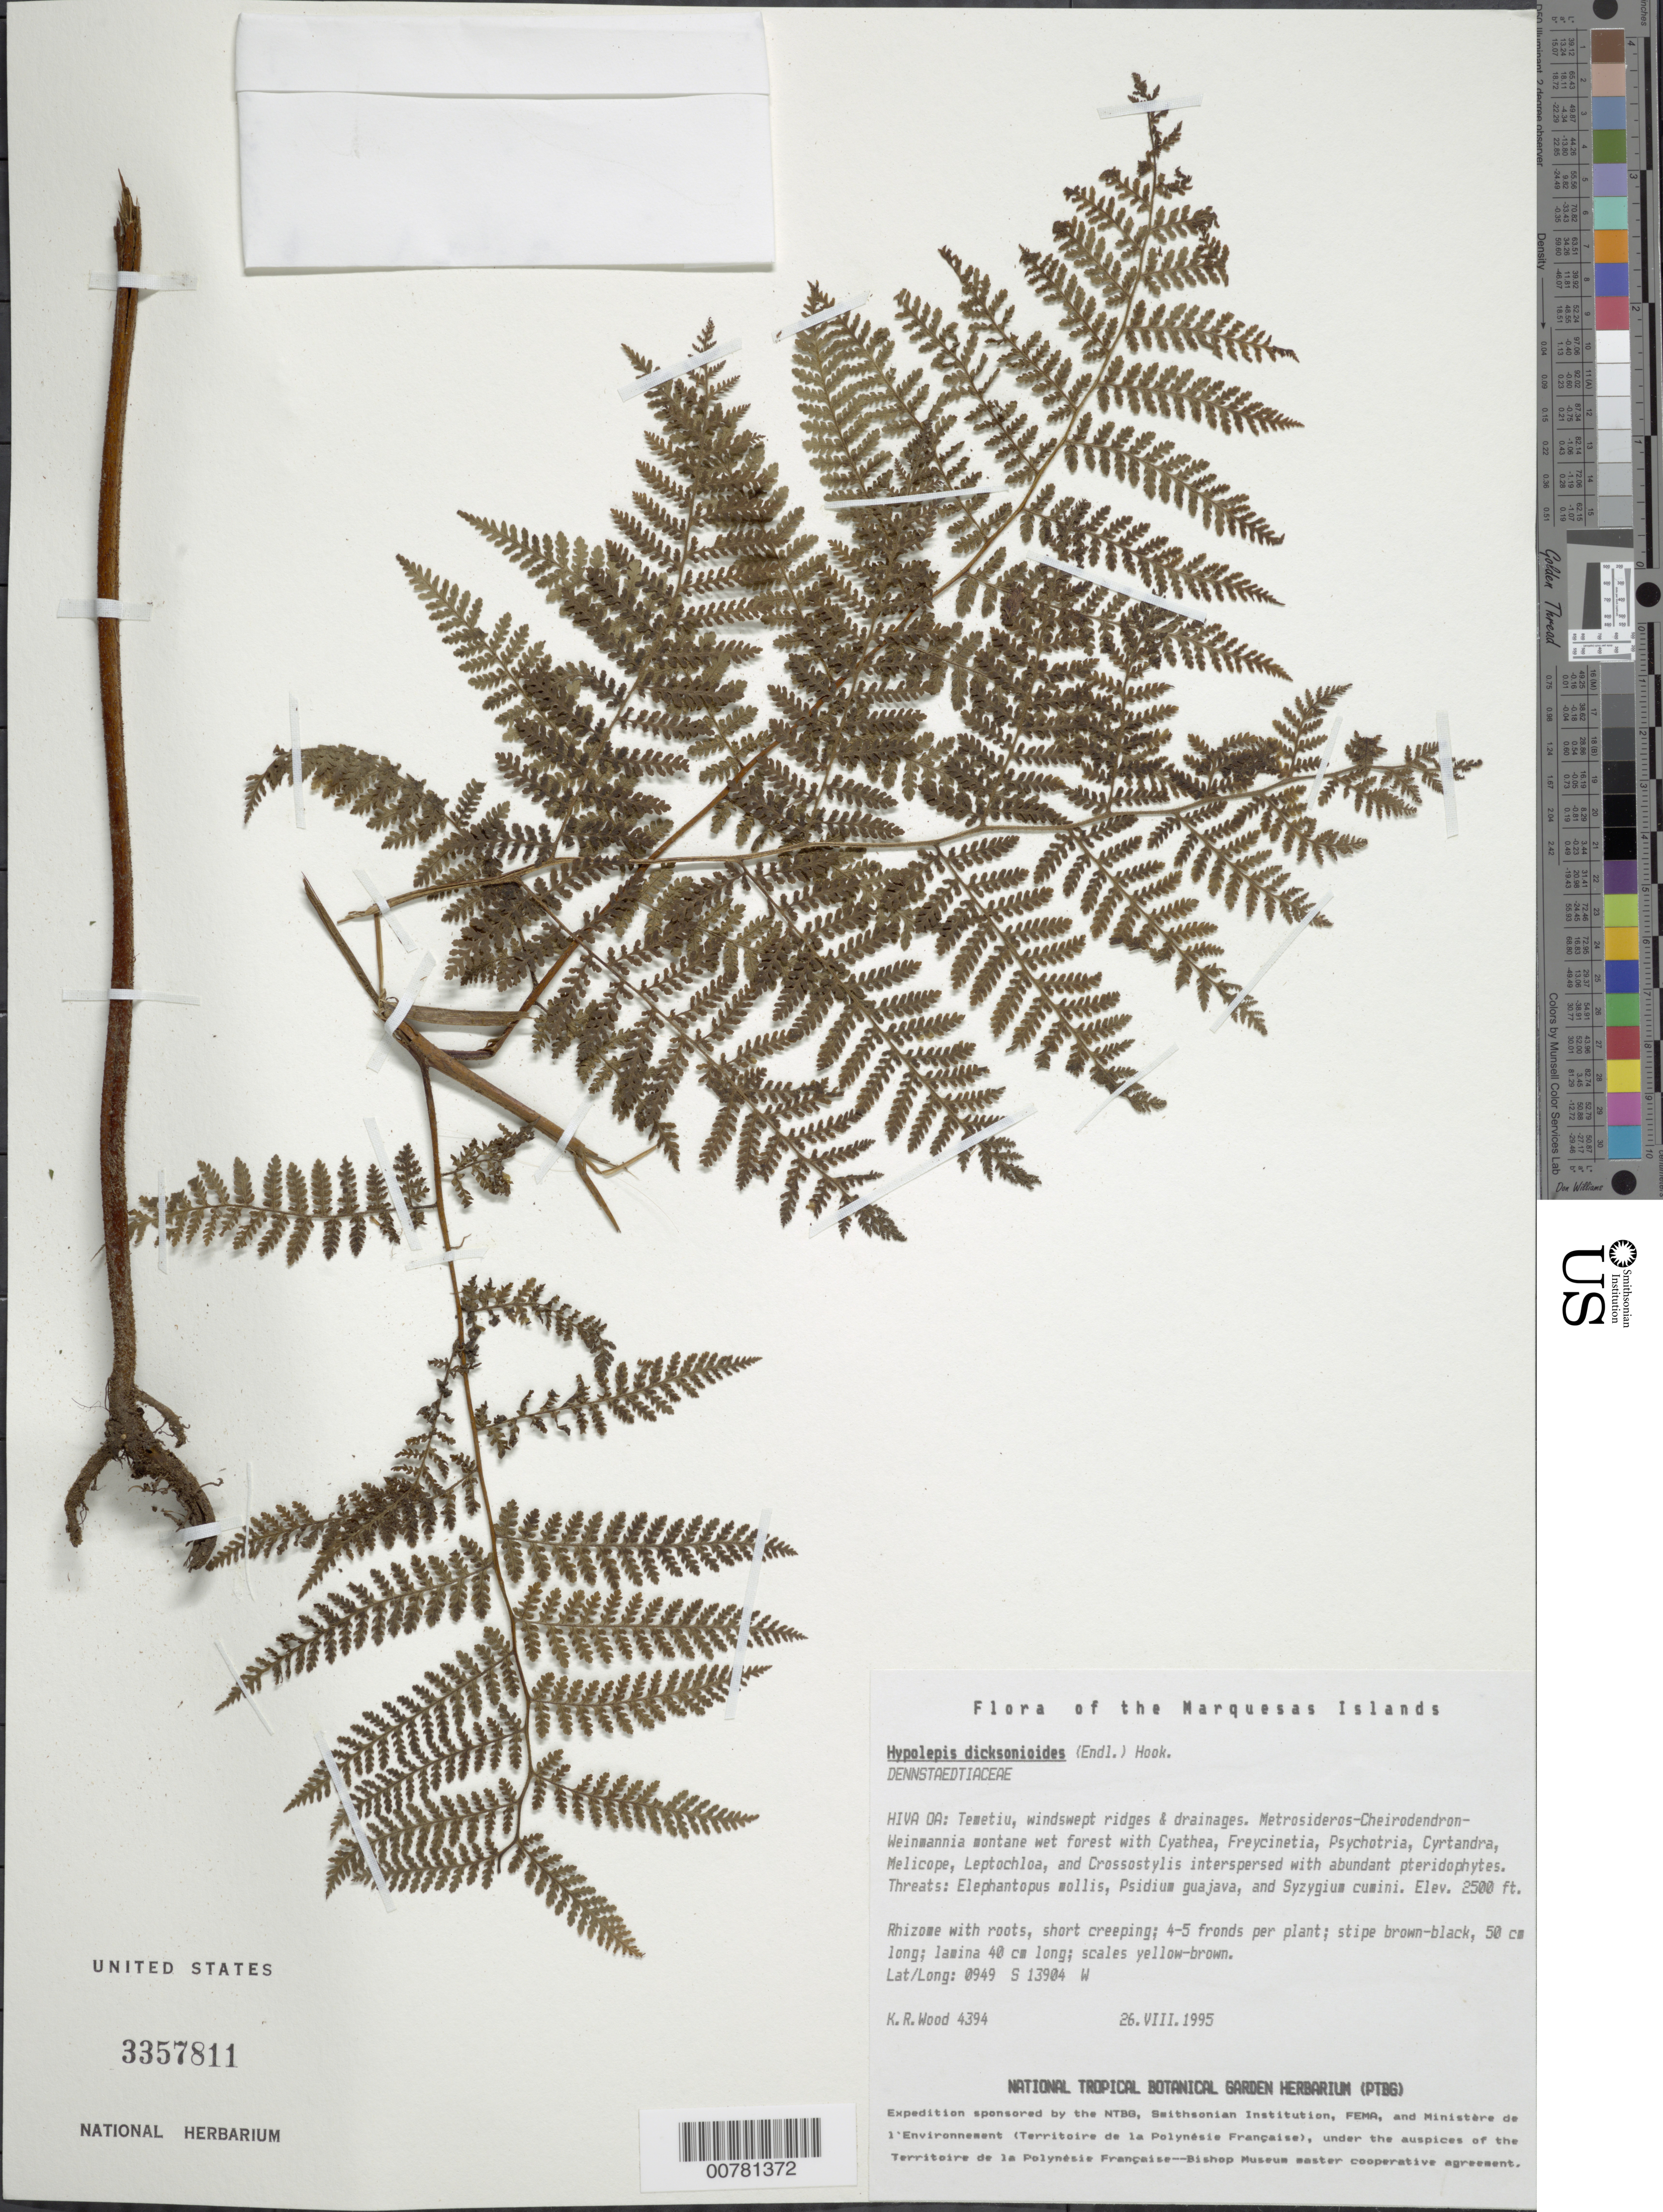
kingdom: Plantae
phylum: Tracheophyta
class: Polypodiopsida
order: Polypodiales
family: Dennstaedtiaceae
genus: Hypolepis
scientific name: Hypolepis dicksonioides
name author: (Endl.) Hook.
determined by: Wood, Kenneth R.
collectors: K. R. Wood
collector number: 4394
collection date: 1995-08-26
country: French Polynesia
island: Hiva Oa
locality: Temetiu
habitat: Windswept ridges and drainages. In Metrosideros - Cheirodendron - Weinmannia montane wet forest and Cyathea - Freycinetia interspersed with rich pteridophyte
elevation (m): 762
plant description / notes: Elaphantopsis mollis, Psidium guajava, Syzygium cuminii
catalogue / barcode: US 3357811